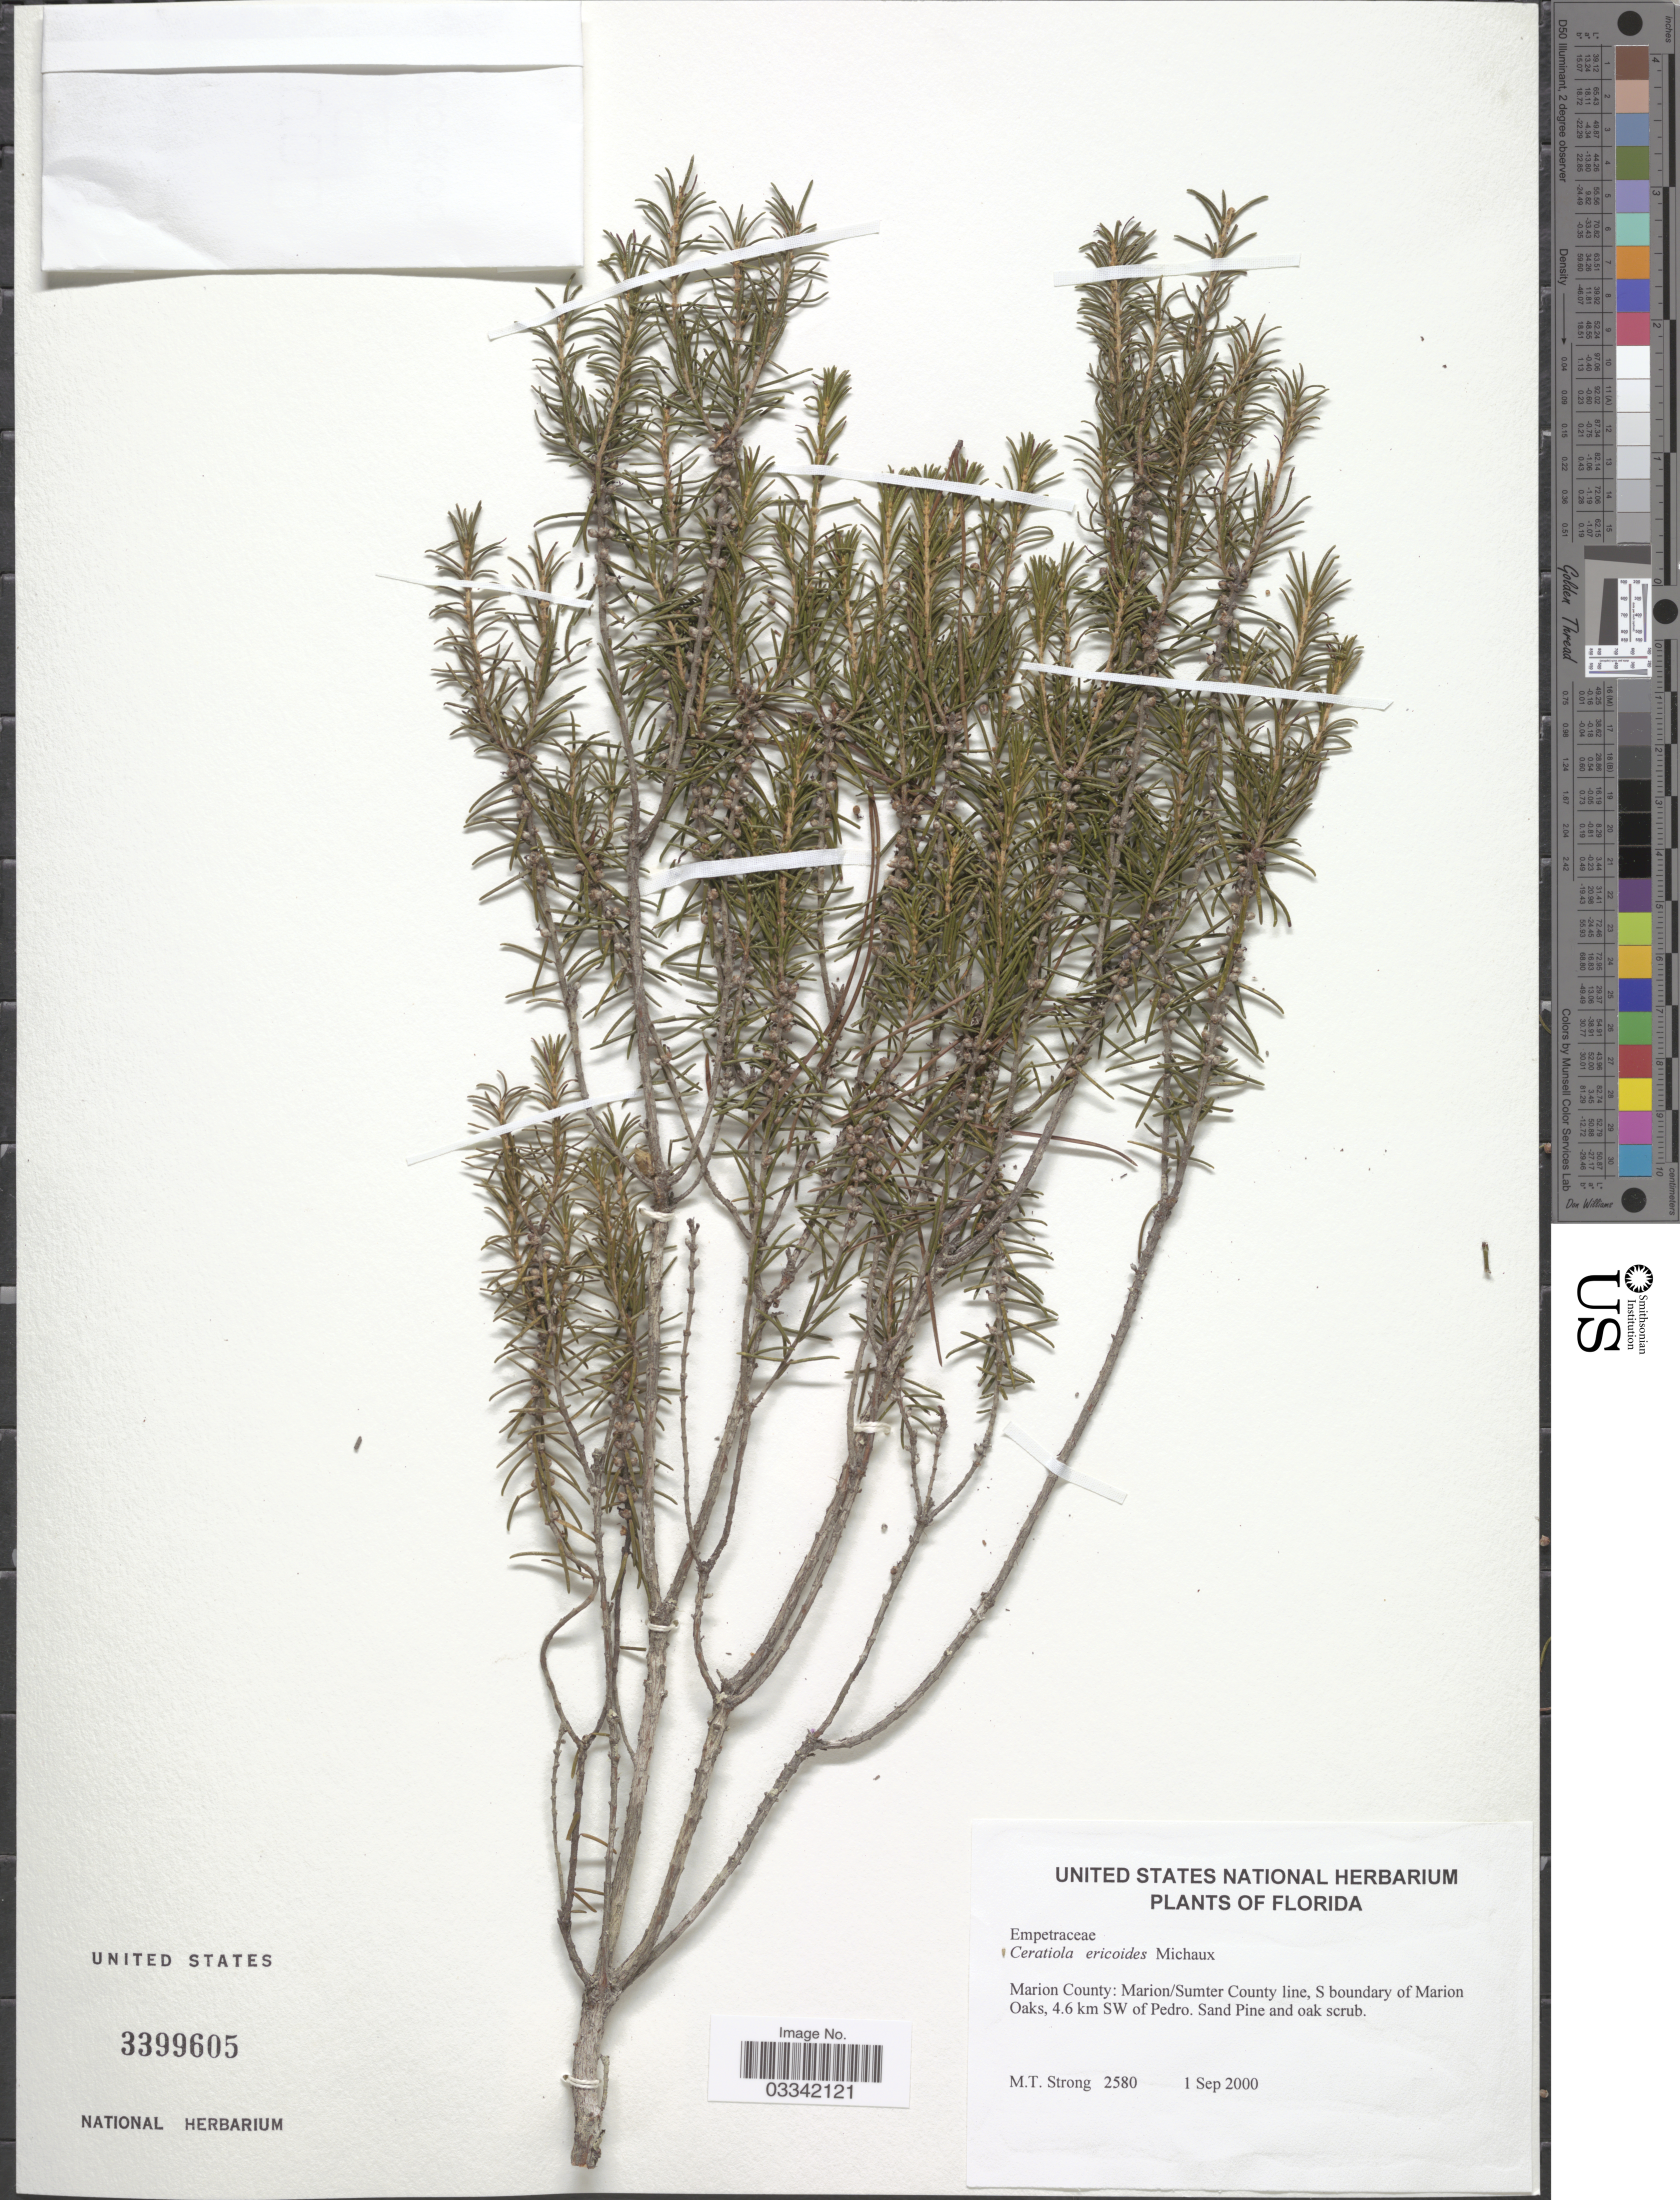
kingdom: Plantae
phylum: Tracheophyta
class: Magnoliopsida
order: Ericales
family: Ericaceae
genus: Ceratiola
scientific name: Ceratiola ericoides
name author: Michx.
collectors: M. T. Strong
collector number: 2580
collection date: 2000-09-01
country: United States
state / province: Florida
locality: Marion County: Marion/Sumter County line, S boundary of Marion Oaks, 4.6 km SW of Pedro.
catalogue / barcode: US 3399605